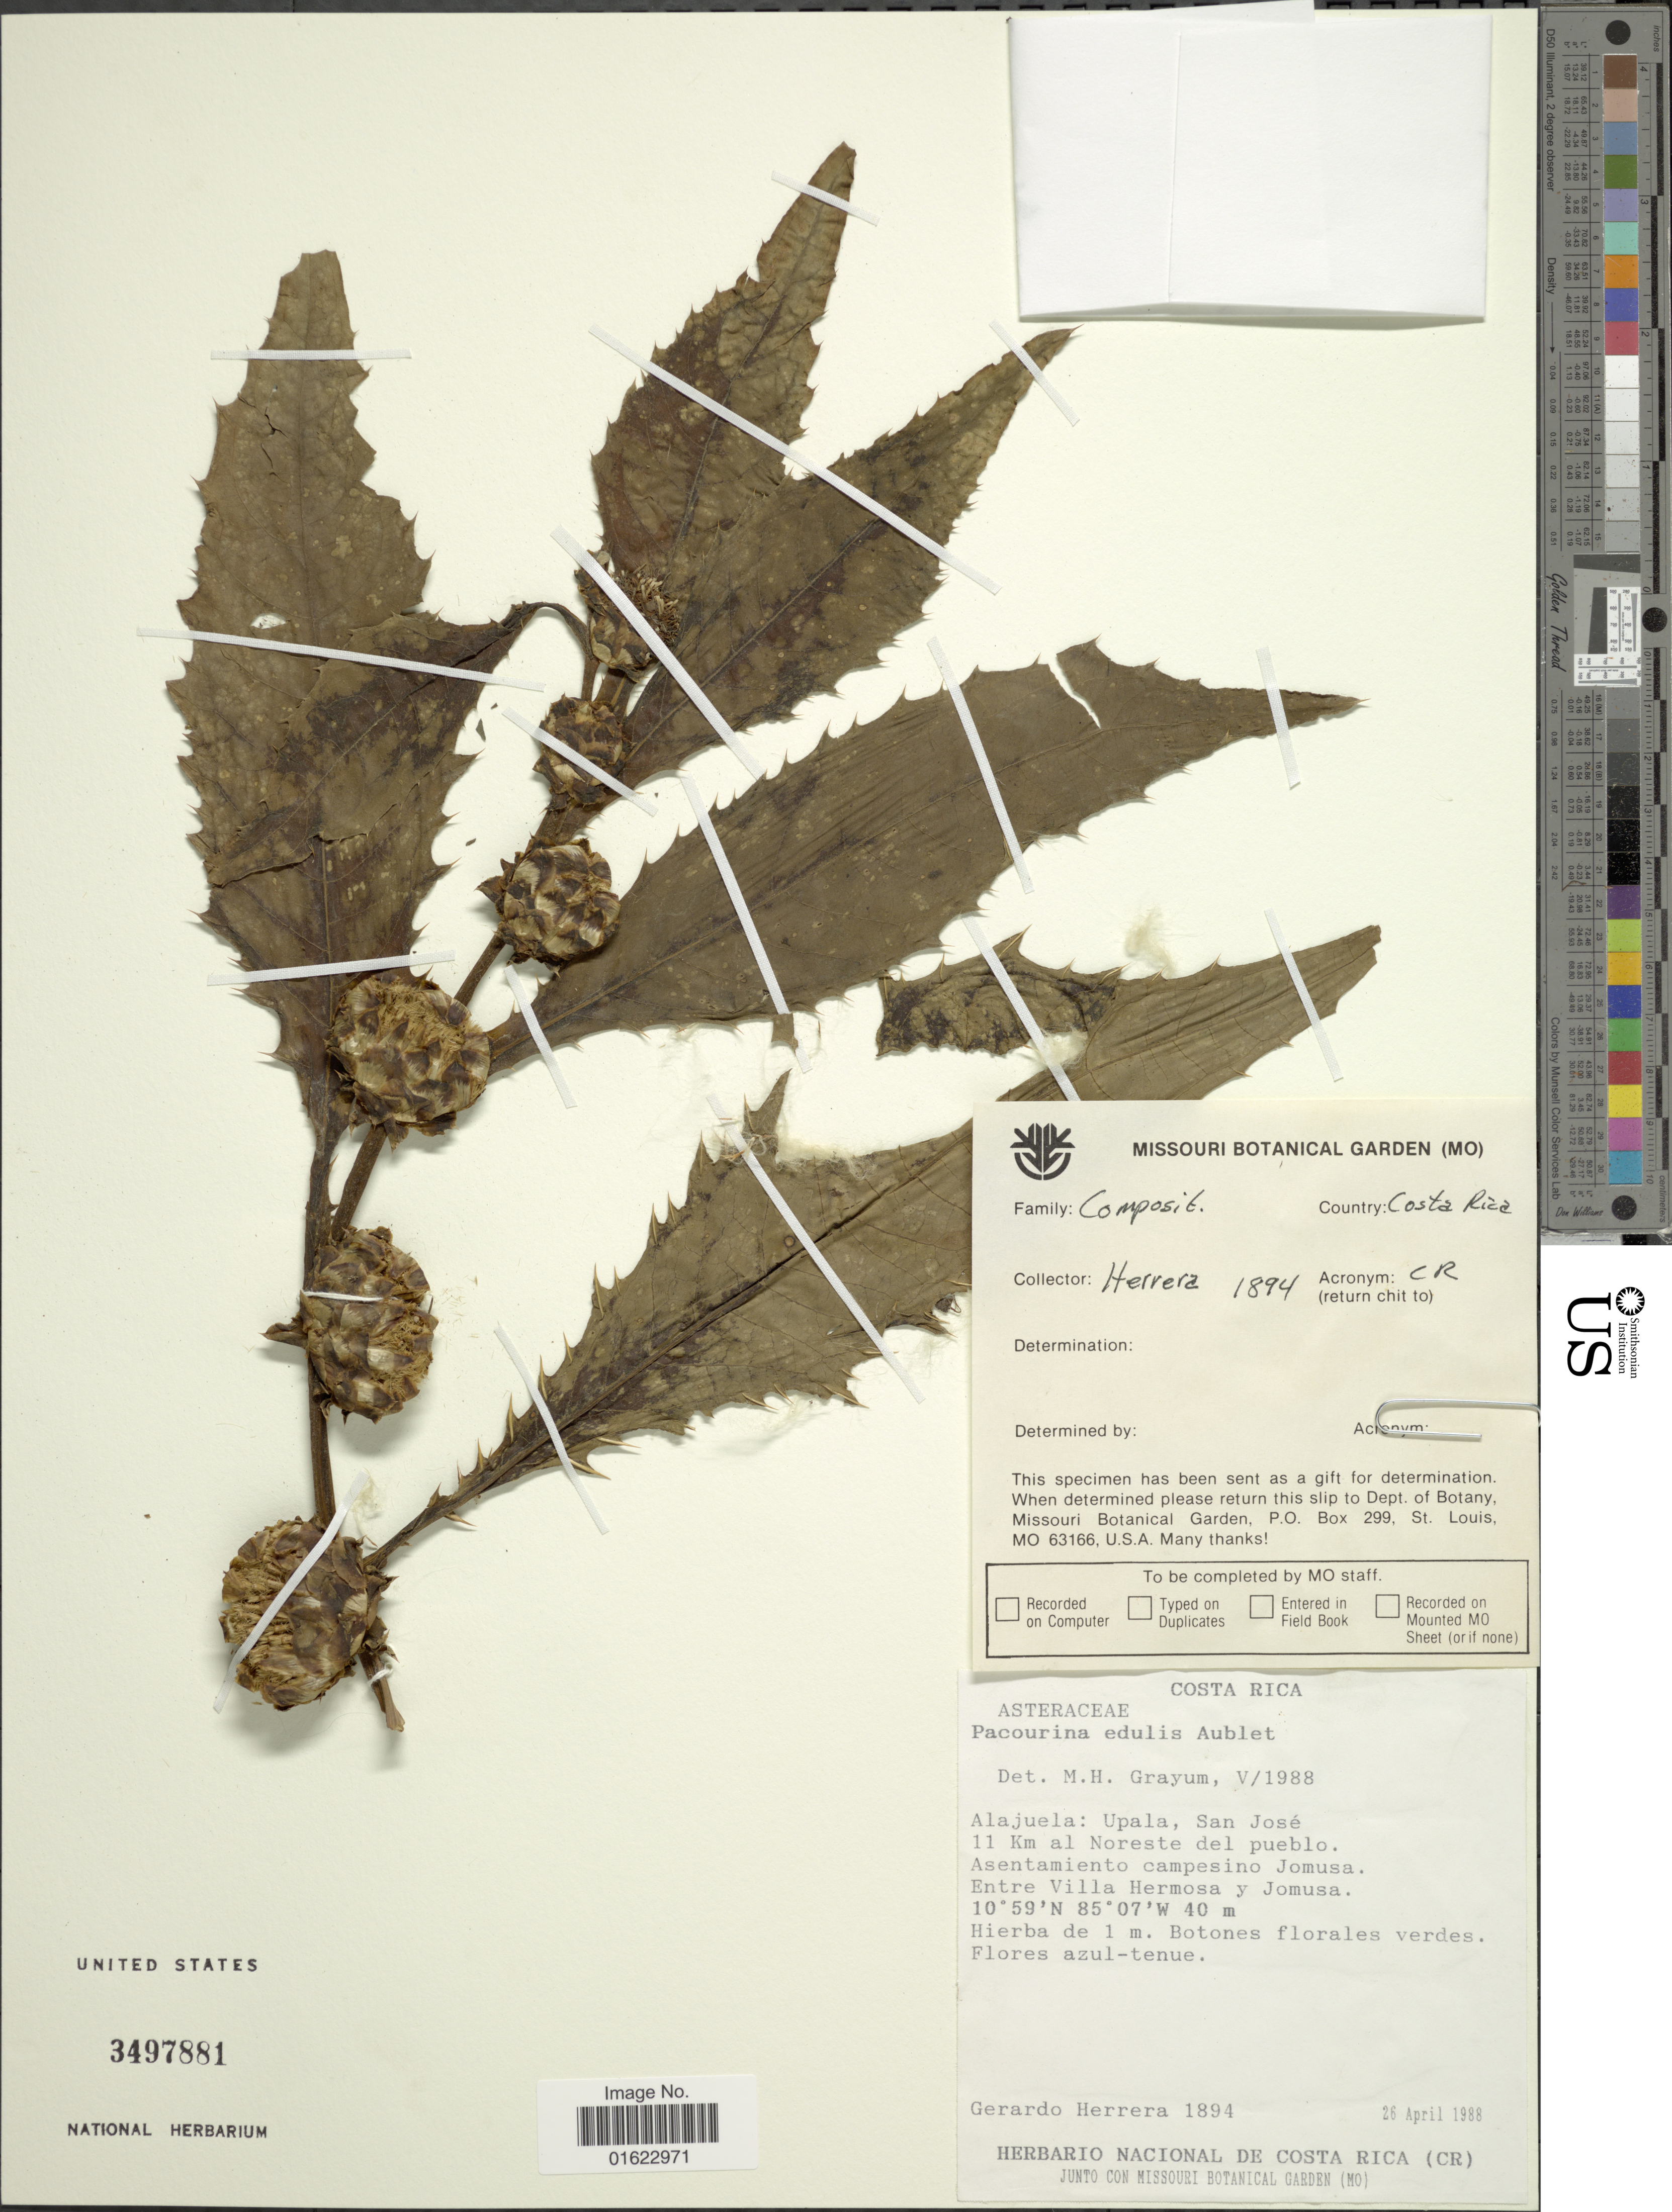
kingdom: Plantae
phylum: Tracheophyta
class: Magnoliopsida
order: Asterales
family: Asteraceae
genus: Pacourina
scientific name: Pacourina edulis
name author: Aubl.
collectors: G. Herrera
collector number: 1894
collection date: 1988-04-26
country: Costa Rica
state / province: Alajuela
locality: Costa Rica. Alajuela: Upala, San Jose, 11 km Al Noreste del Pueblo. Asentamiento campesino Jomusa.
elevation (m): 40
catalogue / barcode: US 3497881